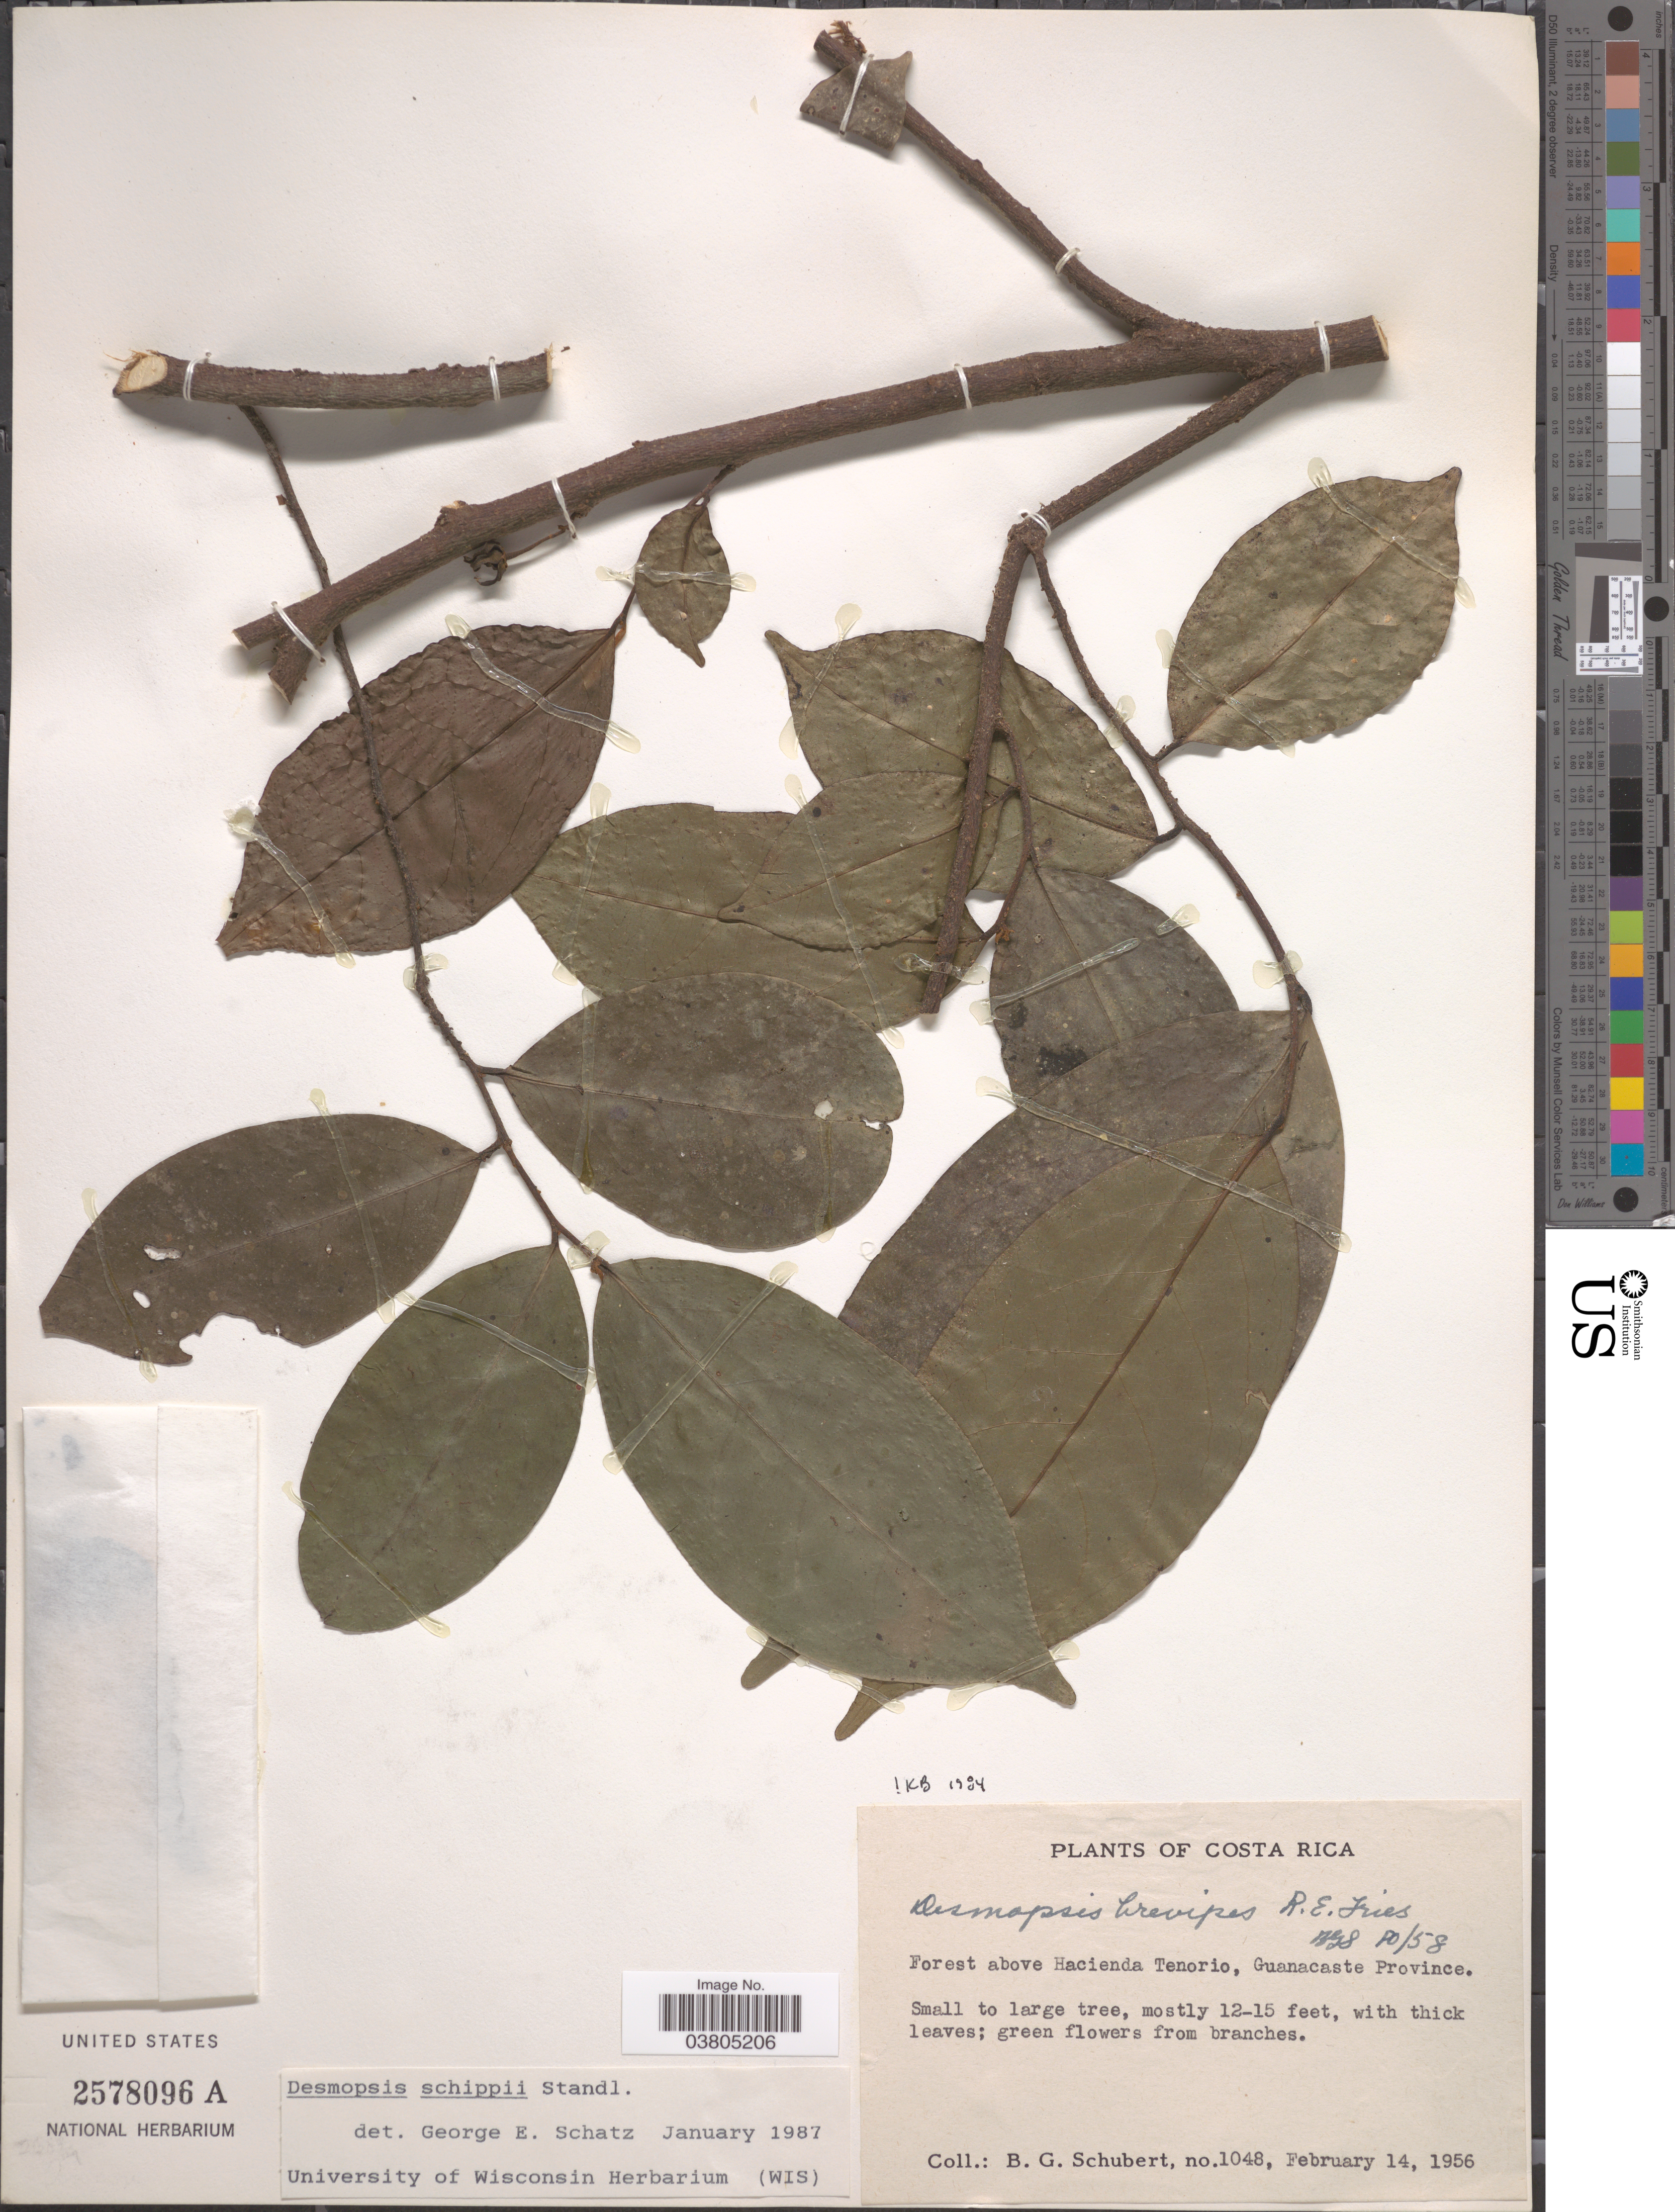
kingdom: Plantae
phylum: Tracheophyta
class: Magnoliopsida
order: Magnoliales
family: Annonaceae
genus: Desmopsis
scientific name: Desmopsis schippii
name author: Standl.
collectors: B. Schubert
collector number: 1048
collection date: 1956-02-14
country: Costa Rica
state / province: Guanacaste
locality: Forest above Hacienda Tenorio.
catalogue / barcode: US 2578096A